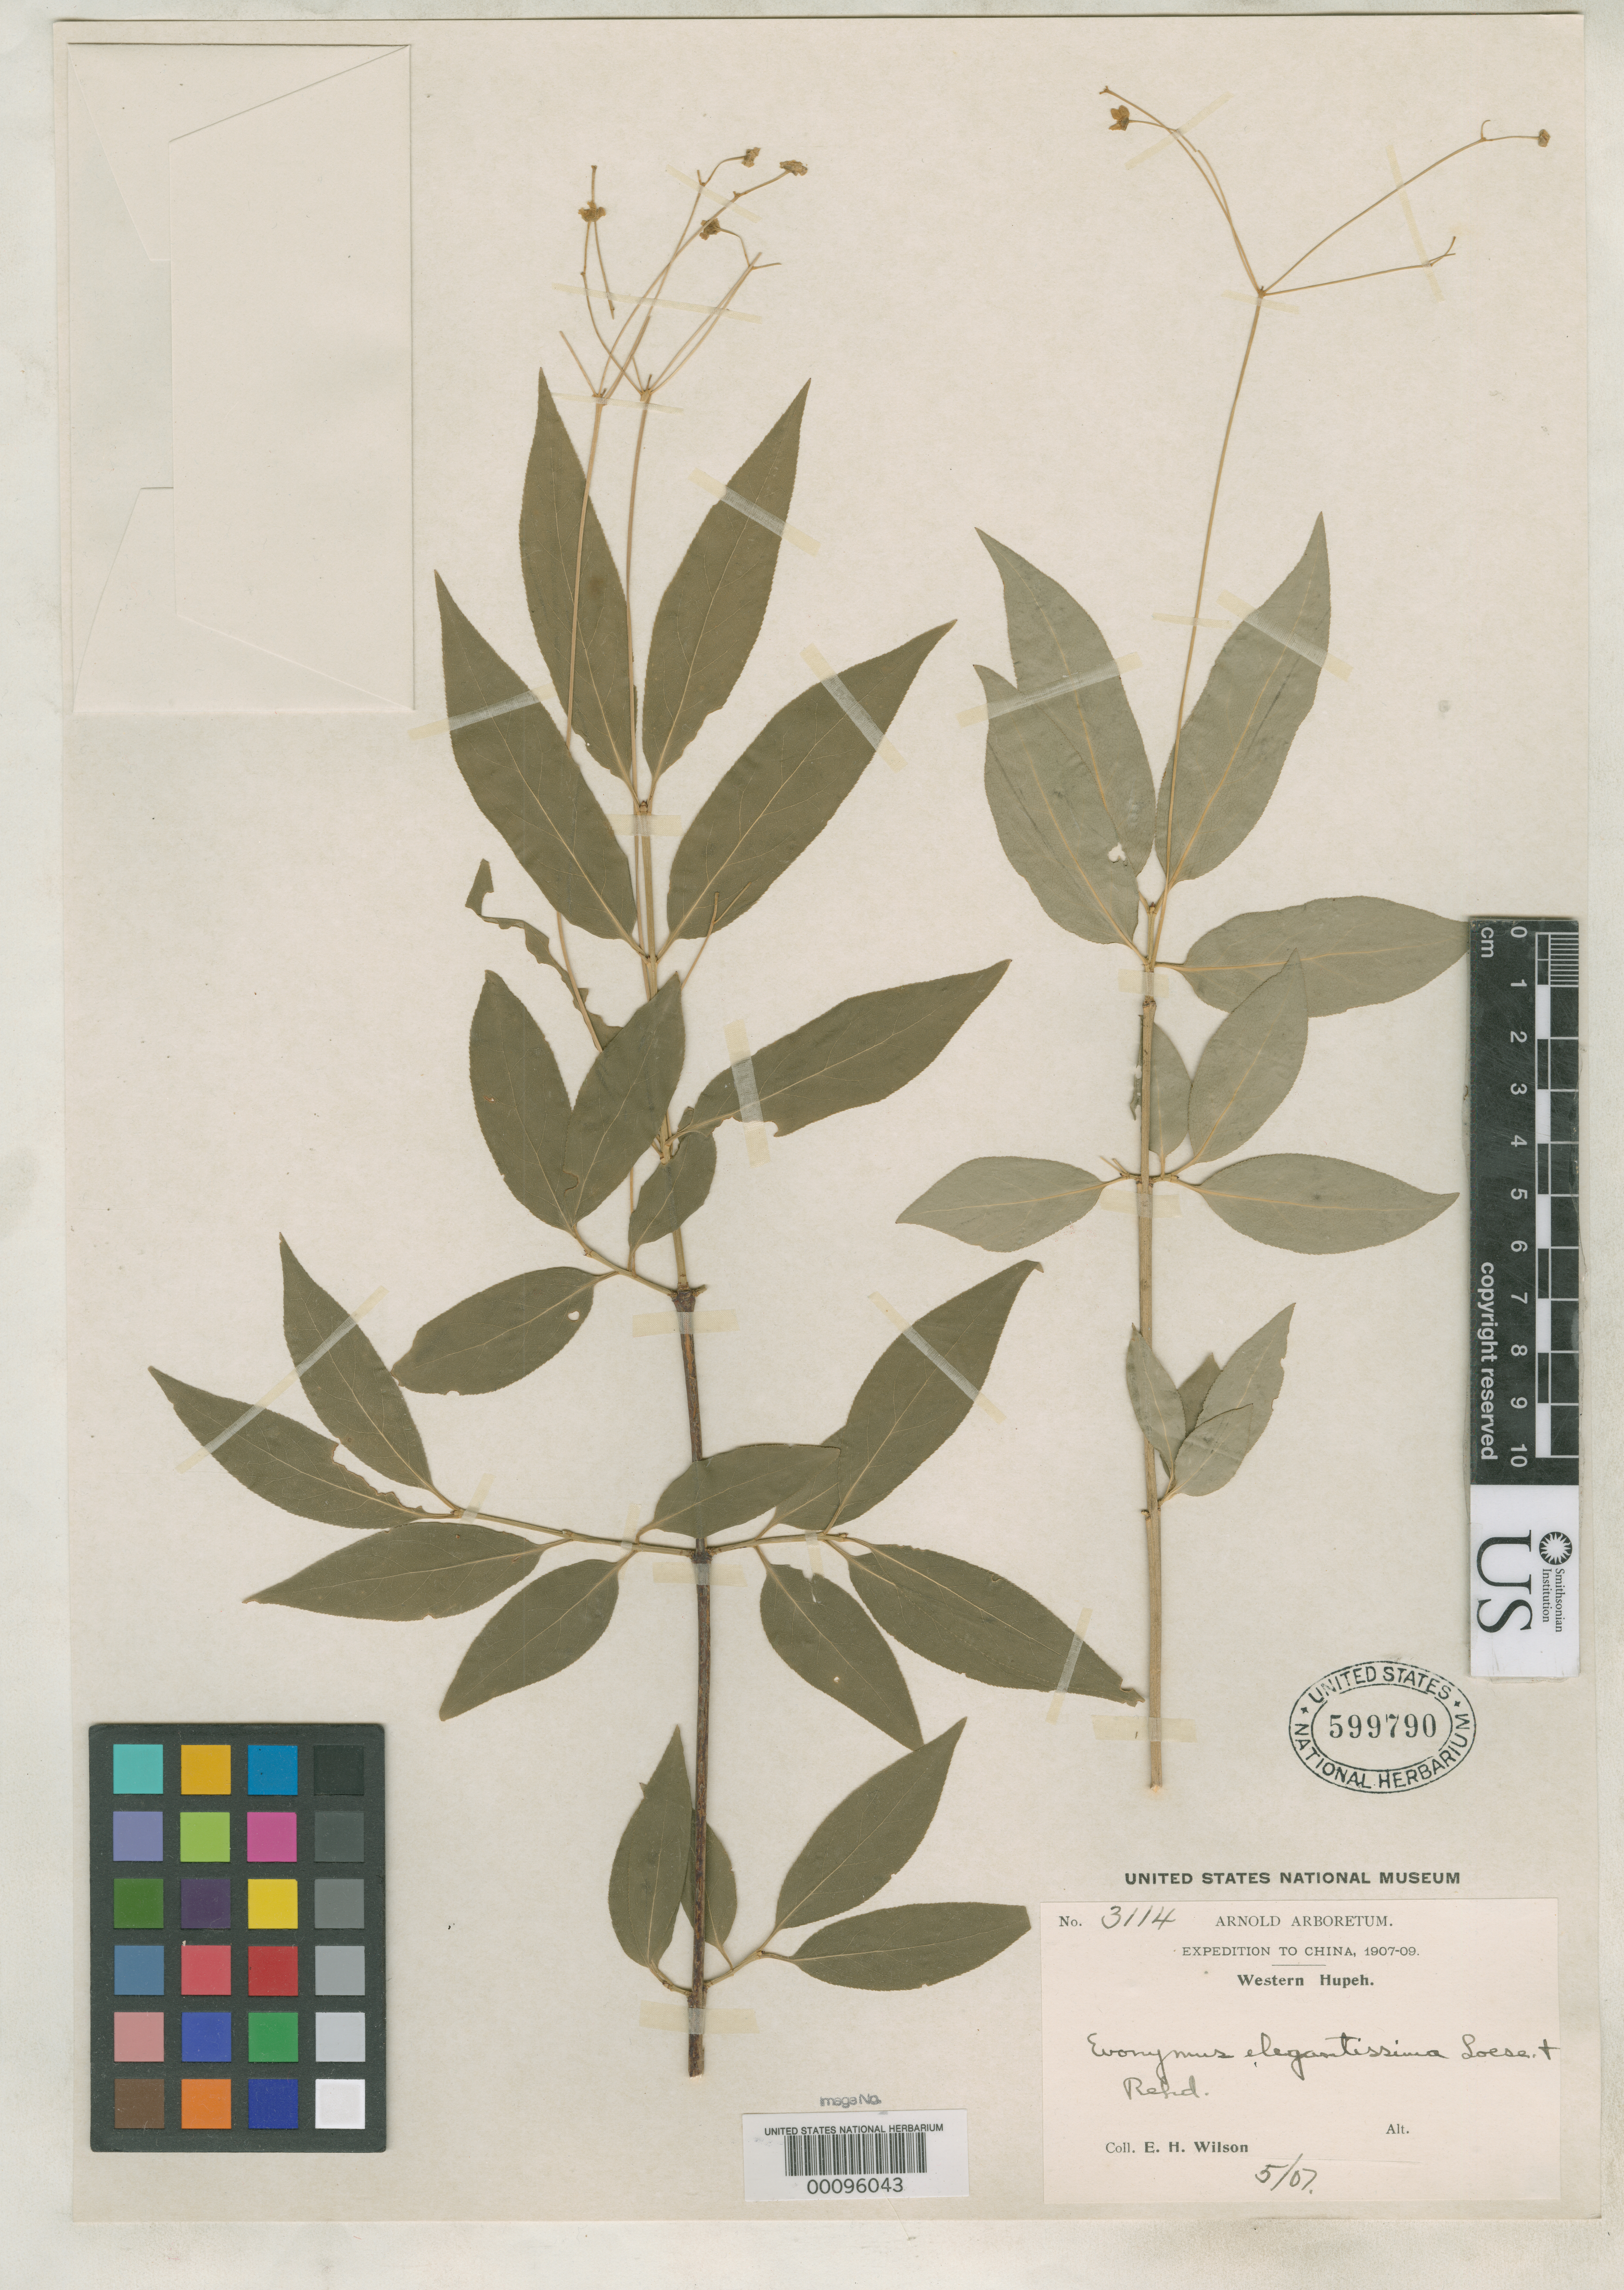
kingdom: Plantae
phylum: Tracheophyta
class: Magnoliopsida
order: Celastrales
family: Celastraceae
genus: Euonymus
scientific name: Euonymus elegantissima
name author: Loes. & Rehder in Sarg.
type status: Isotype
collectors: E. H. Wilson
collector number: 3114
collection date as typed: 26 May 1907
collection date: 1907-05-26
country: China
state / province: Hubei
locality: Fang Hsien.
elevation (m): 1600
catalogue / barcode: US 599790